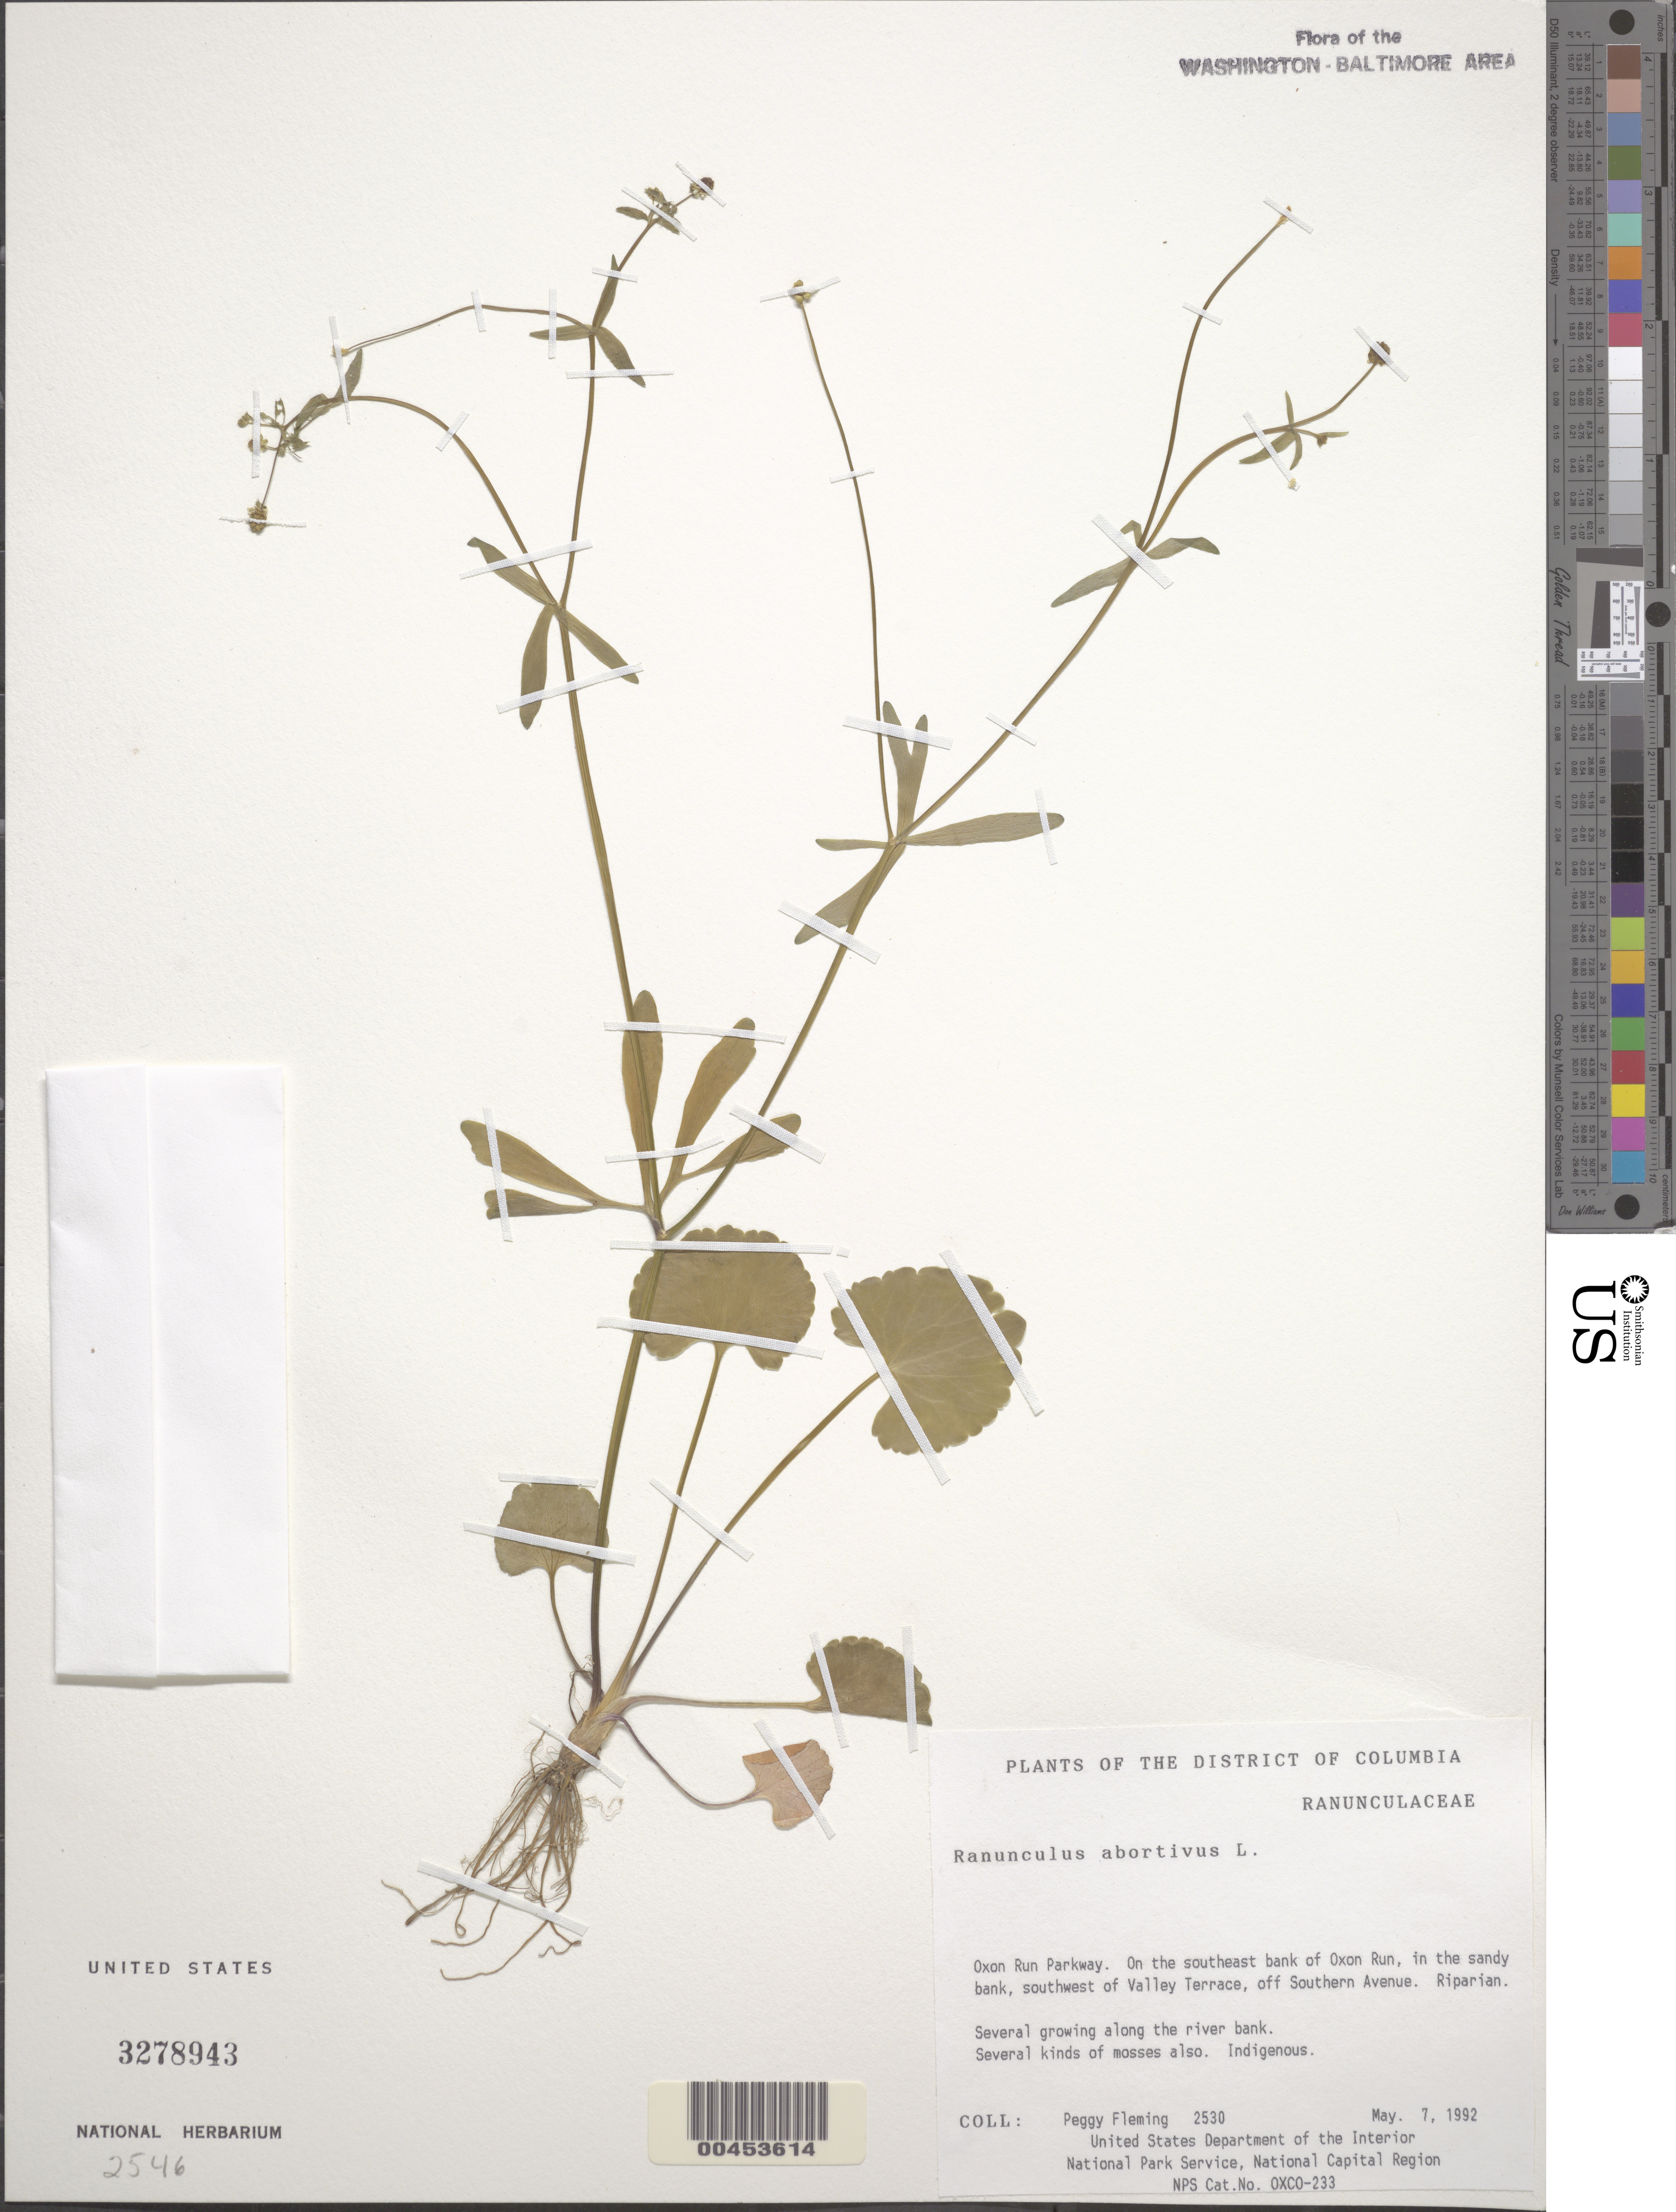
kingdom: Plantae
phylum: Tracheophyta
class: Magnoliopsida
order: Ranunculales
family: Ranunculaceae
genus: Ranunculus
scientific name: Ranunculus abortivus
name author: L.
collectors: P. Fleming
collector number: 2530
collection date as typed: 07 May 1992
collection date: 1992-05-07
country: United States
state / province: District of Columbia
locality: Oxon Run Parkway, SE bank of Oxon Run, SW of Valley Terrace, off Southern Ave.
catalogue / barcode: US 3278943